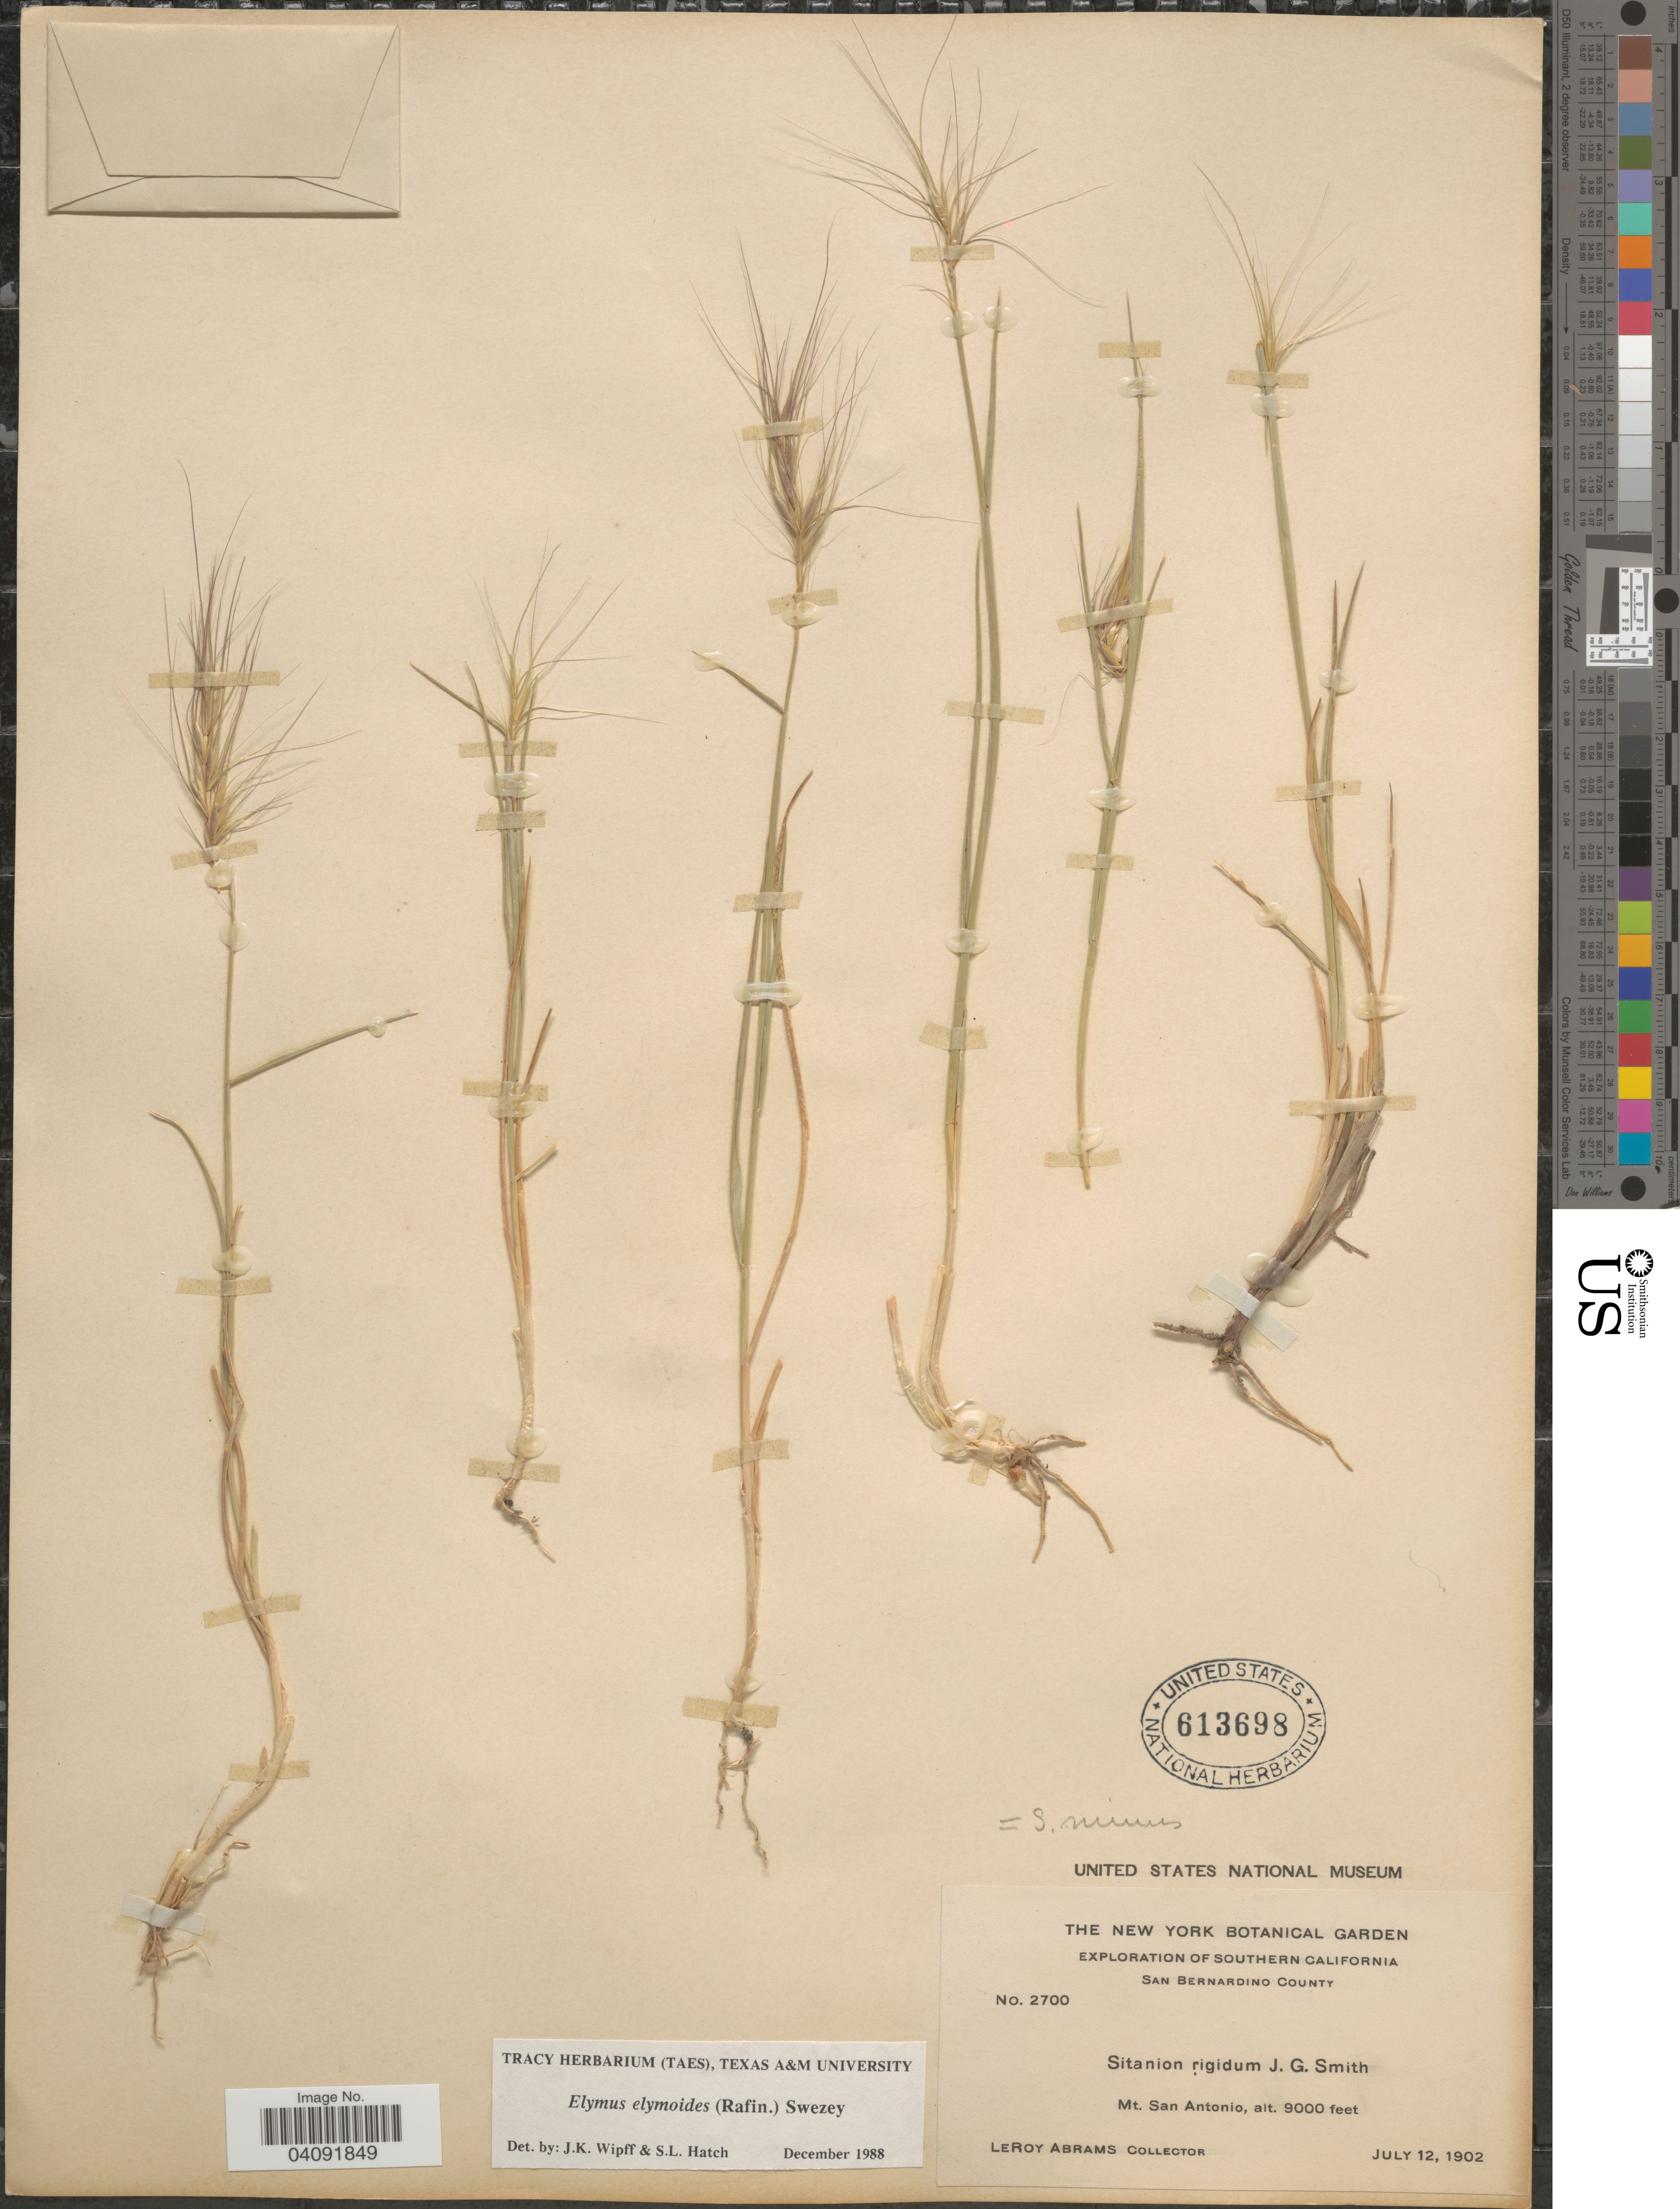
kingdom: Plantae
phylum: Tracheophyta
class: Liliopsida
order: Poales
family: Poaceae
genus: Elymus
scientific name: Elymus elymoides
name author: (Raf.) Swezey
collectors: L. Abrams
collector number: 2700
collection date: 1902-07-12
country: United States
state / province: California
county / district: San Bernardino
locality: Exploration of Southern California. San Bernardino County. Mt. San Antonio.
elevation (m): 2743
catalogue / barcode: US 613698